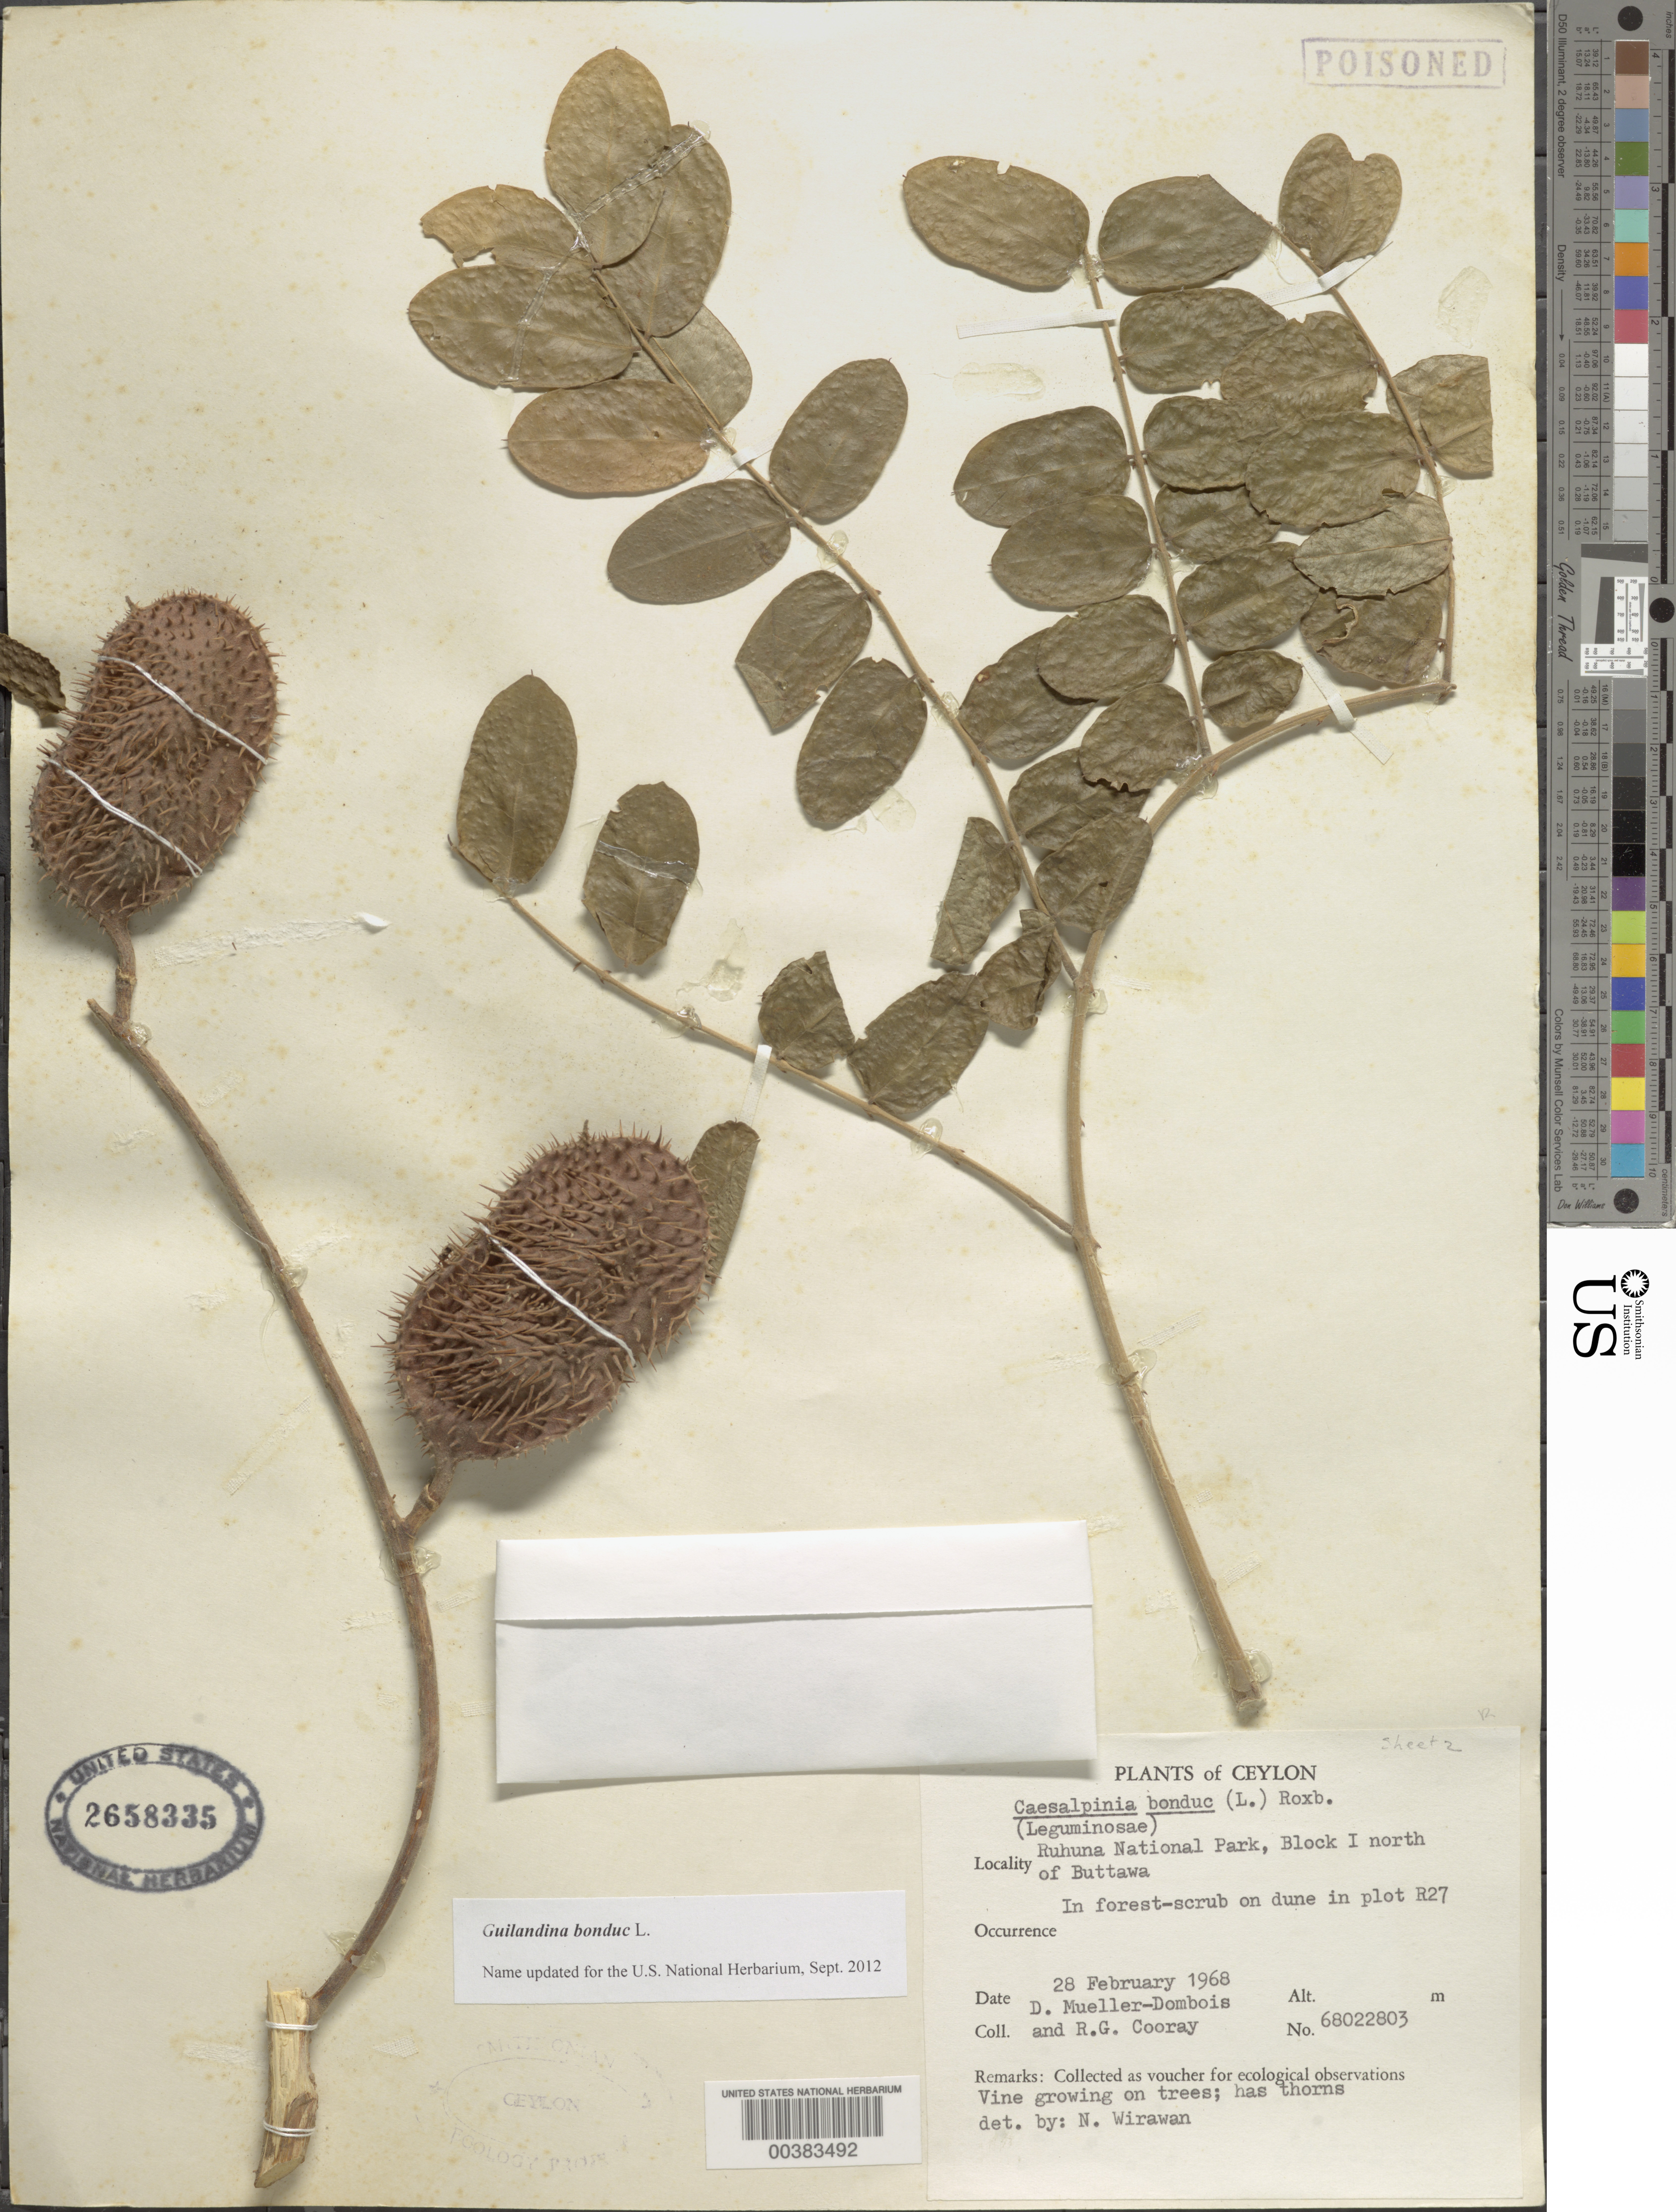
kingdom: Plantae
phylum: Tracheophyta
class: Magnoliopsida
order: Fabales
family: Fabaceae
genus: Guilandina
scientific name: Guilandina bonduc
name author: L.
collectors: D. Mueller-Dombois & R. Cooray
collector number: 68022803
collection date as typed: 28 Feb 1968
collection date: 1968-02-28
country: Sri Lanka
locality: Ruhuna national park, block i n of buttawa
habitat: In forest scrub on dune in plot r27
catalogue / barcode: US 2658335